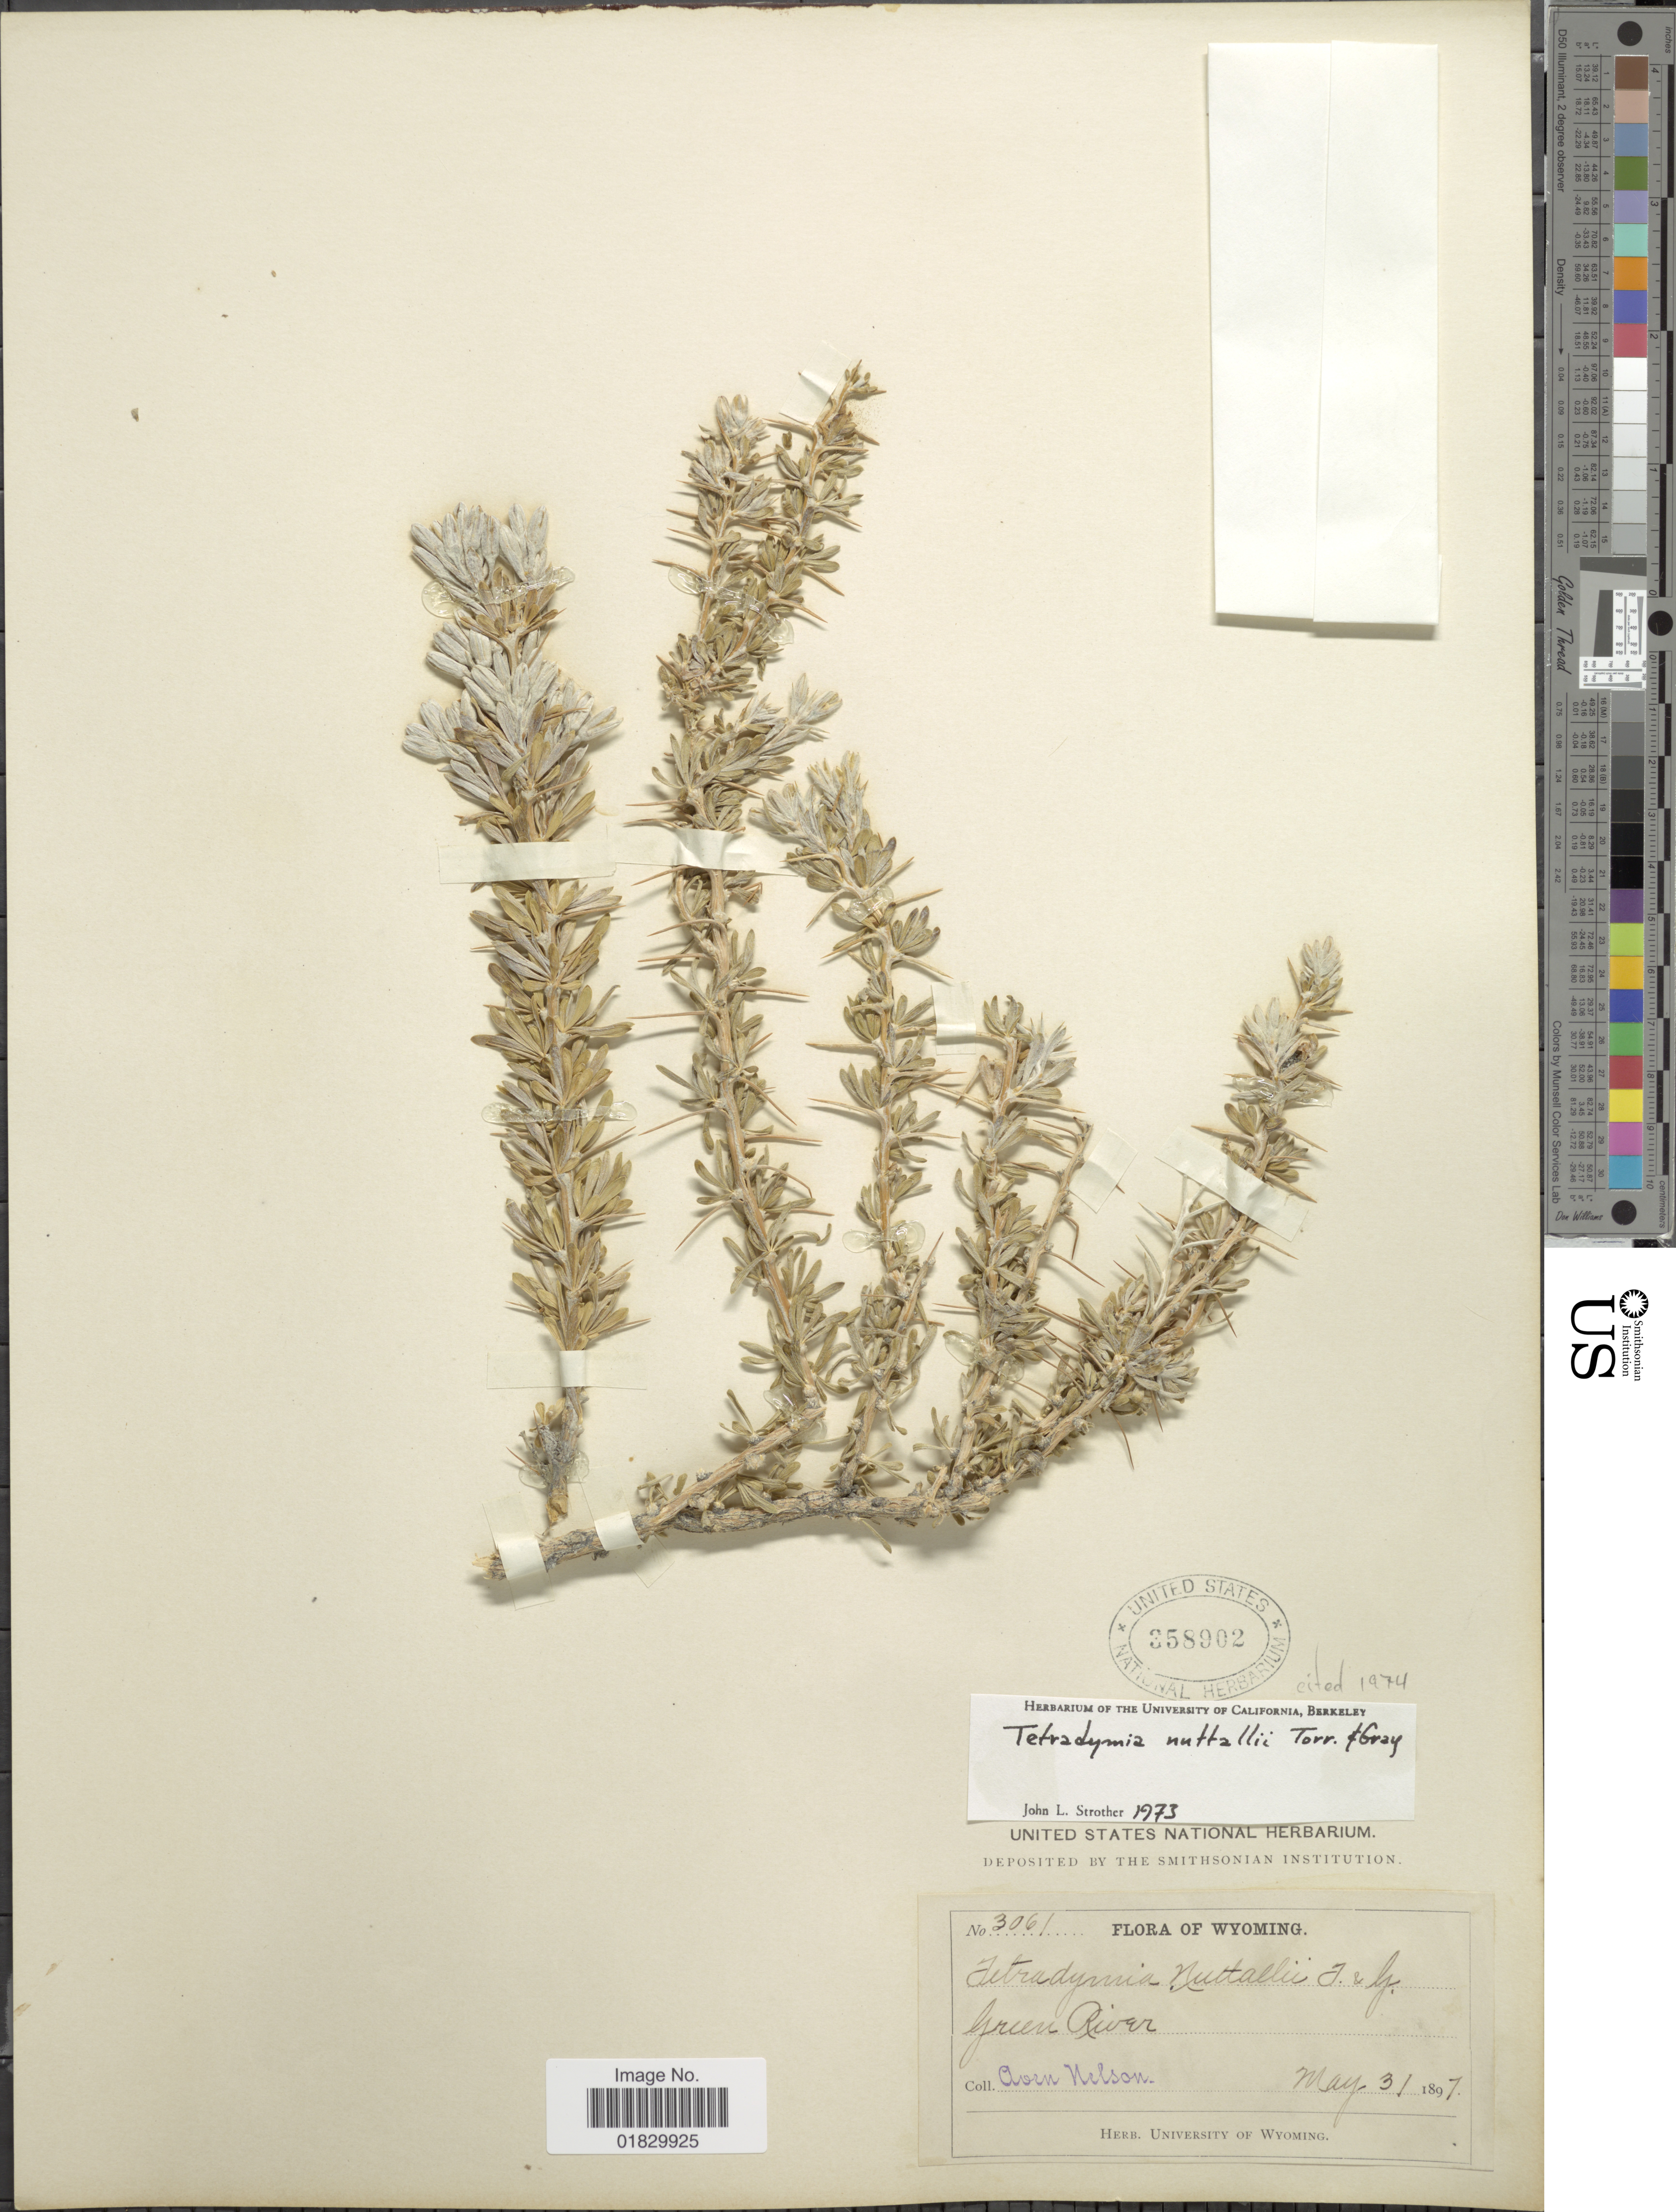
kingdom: Plantae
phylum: Tracheophyta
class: Magnoliopsida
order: Asterales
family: Asteraceae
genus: Tetradymia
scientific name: Tetradymia nuttallii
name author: Torr. & A. Gray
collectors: A. Nelson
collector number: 3061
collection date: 1897-05-31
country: United States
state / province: Wyoming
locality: Green River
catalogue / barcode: US 358902